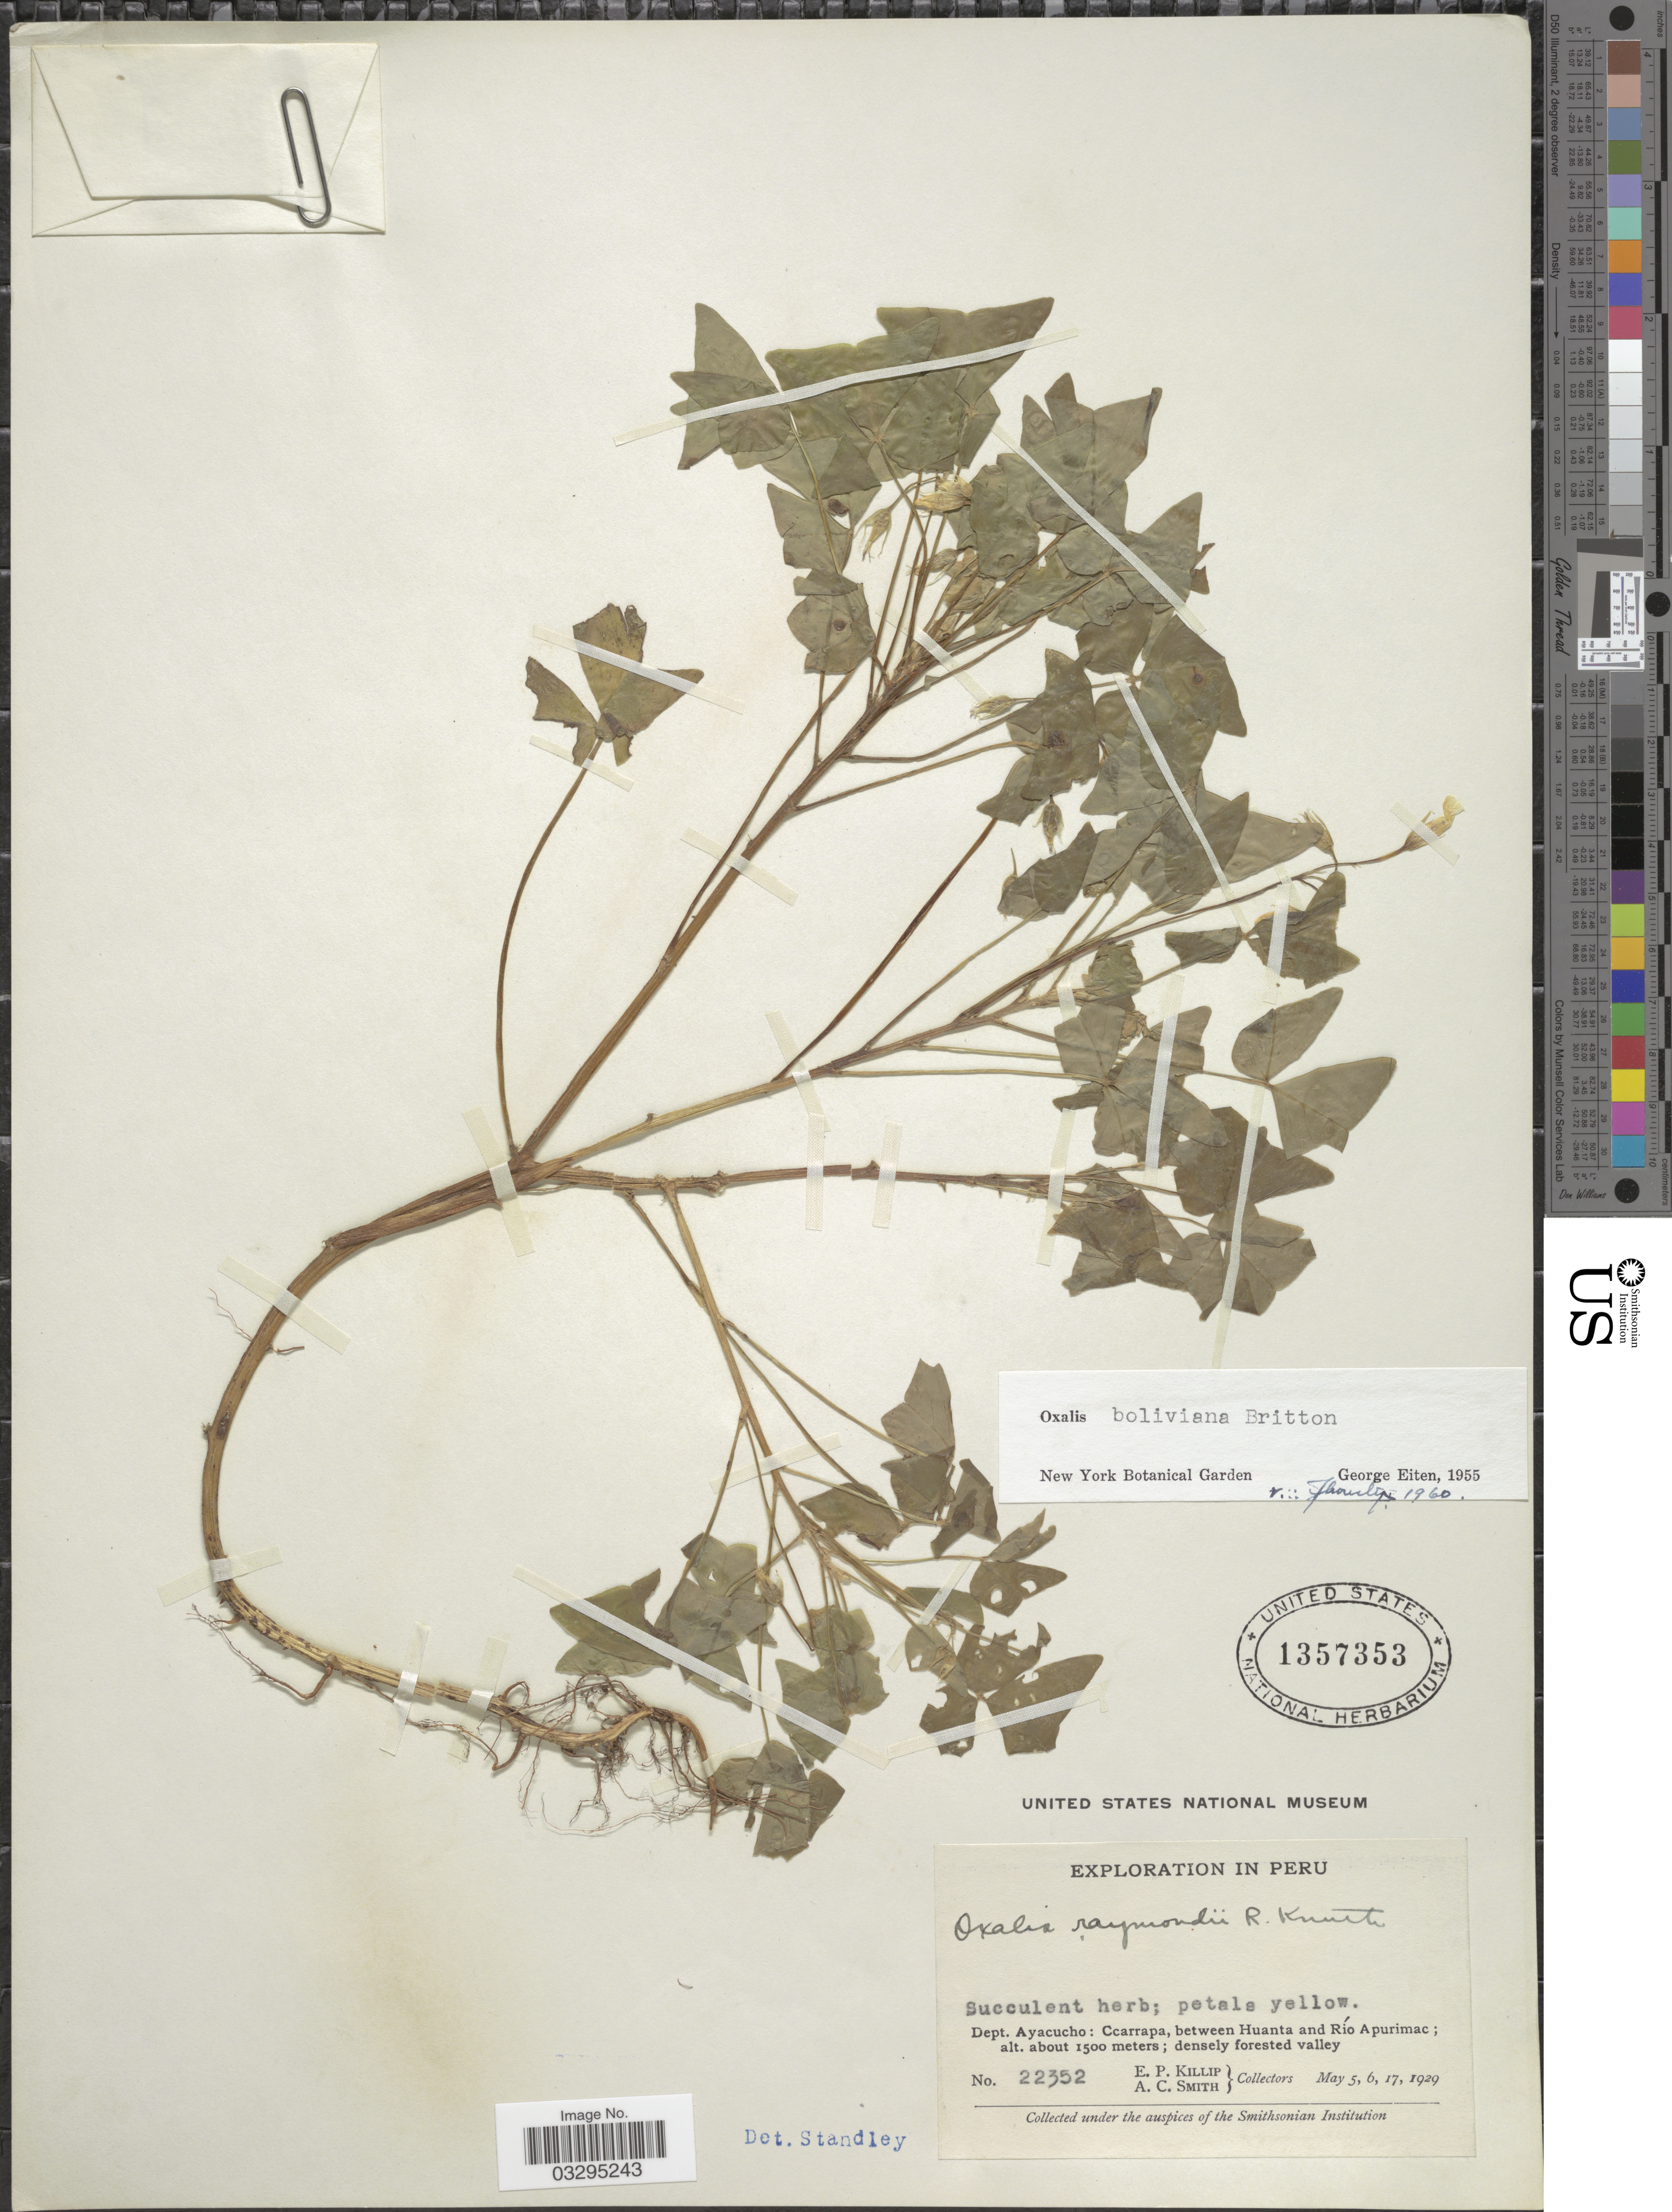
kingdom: Plantae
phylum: Tracheophyta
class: Magnoliopsida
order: Oxalidales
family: Oxalidaceae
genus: Oxalis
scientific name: Oxalis boliviana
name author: Britton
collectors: E. P. Killip & A. C. Smith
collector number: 22352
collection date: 1929-05-05/1929-05-17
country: Peru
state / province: Ayacucho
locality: Dept. Ayacucho: Ccarrapa, between Huanta and Río Apurimac.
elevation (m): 1500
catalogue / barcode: US 1357353